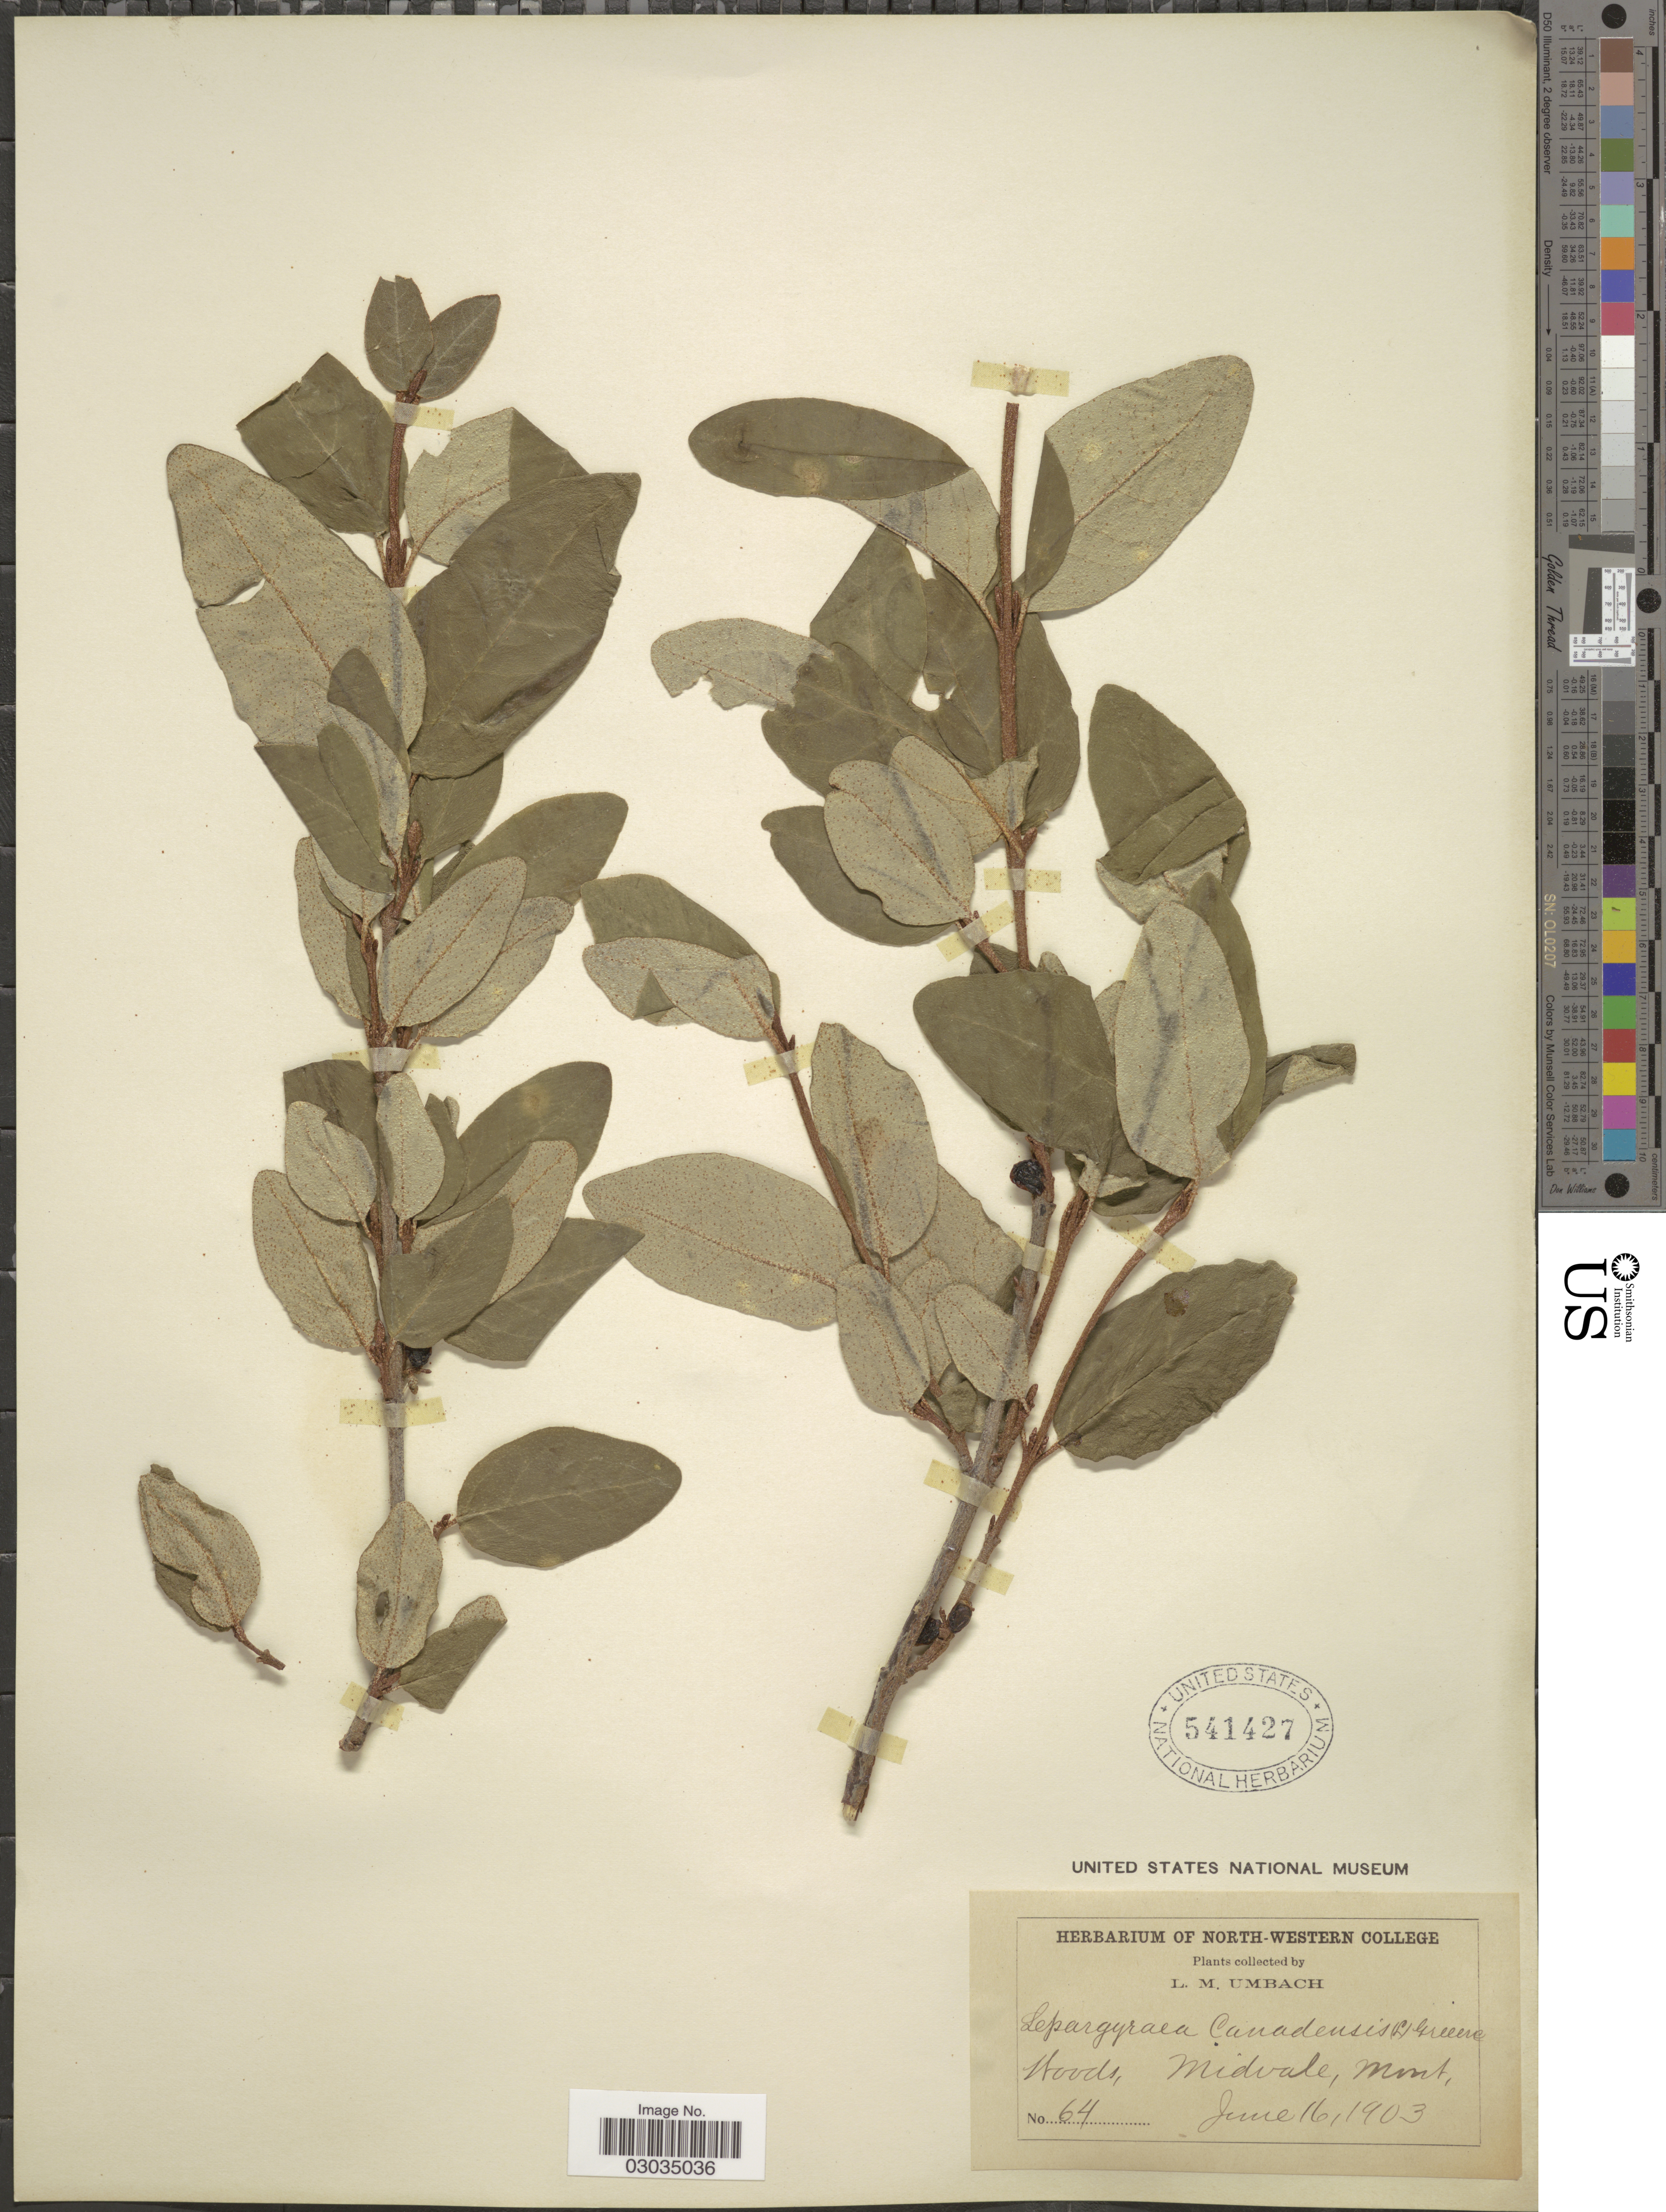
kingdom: Plantae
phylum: Tracheophyta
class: Magnoliopsida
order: Rosales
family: Elaeagnaceae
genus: Shepherdia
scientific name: Shepherdia canadensis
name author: (L.) Nutt.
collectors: L. M. Umbach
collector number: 64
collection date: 1903-06-16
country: United States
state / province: Montana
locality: Woods, Midvale, Mont.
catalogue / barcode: US 541427